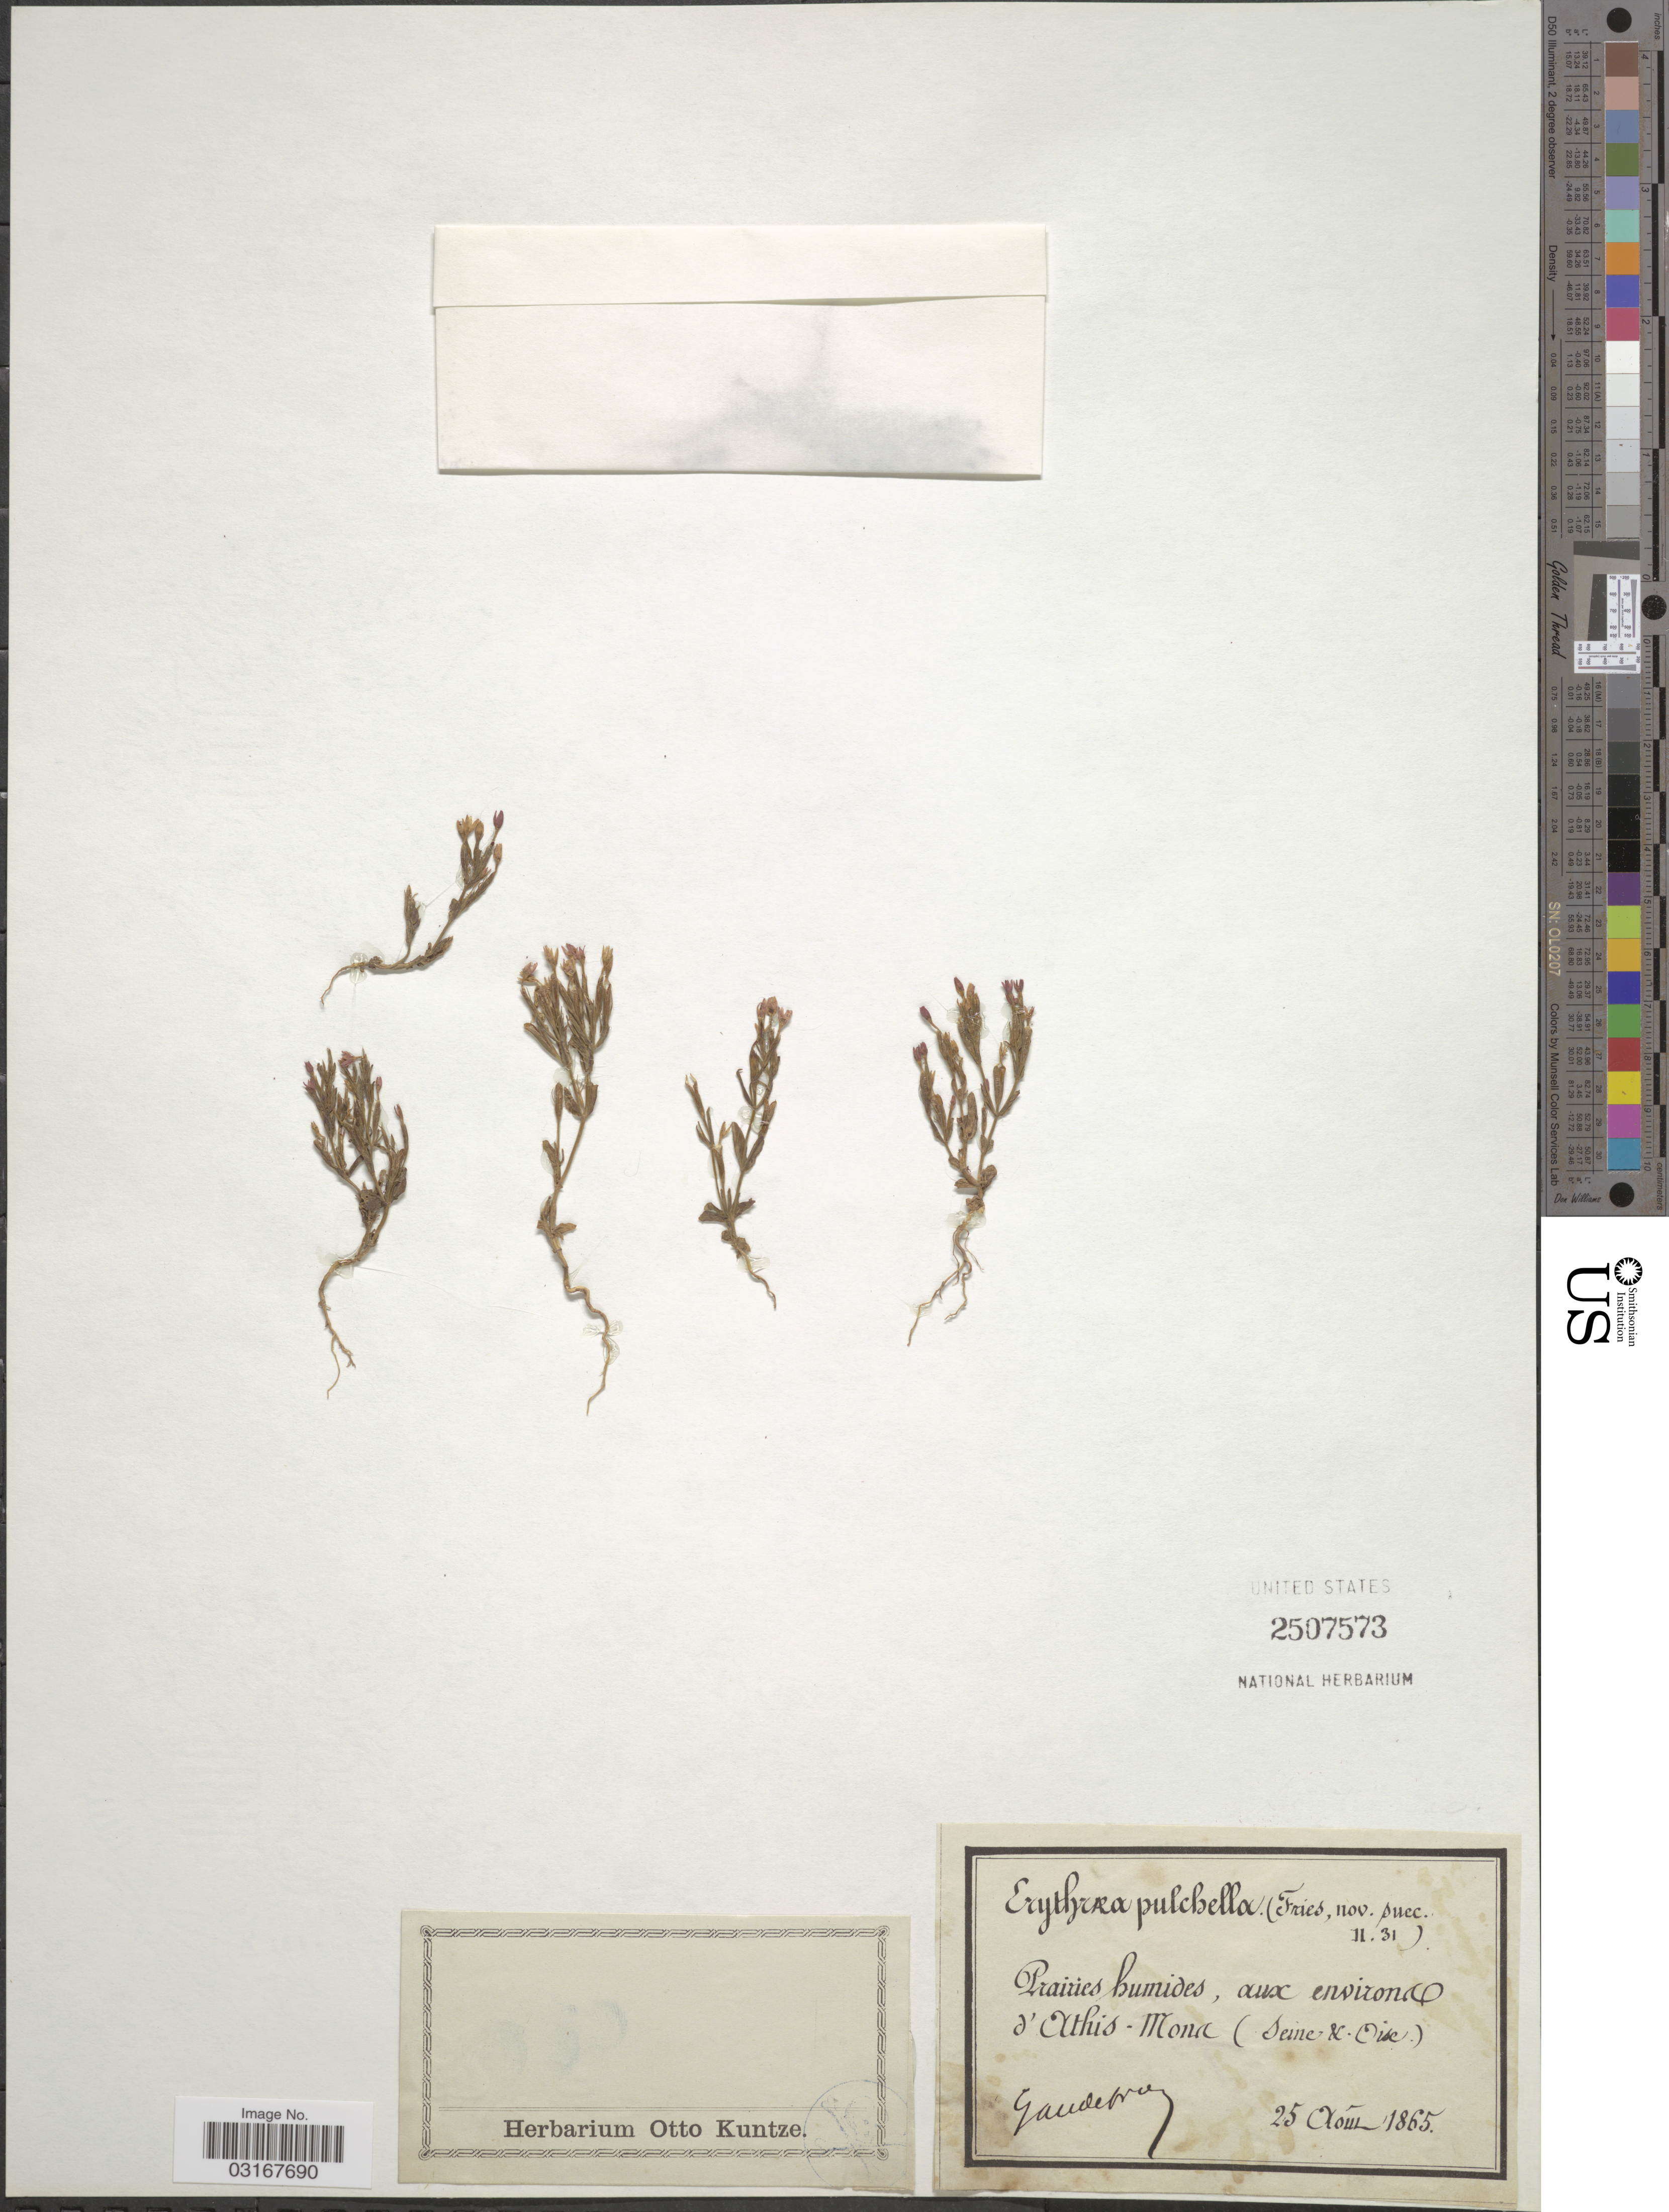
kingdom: Plantae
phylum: Tracheophyta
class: Magnoliopsida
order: Gentianales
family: Gentianaceae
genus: Centaurium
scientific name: Centaurium pulchellum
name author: (Sw.) Druce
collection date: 1865-08-25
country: France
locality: Prairies humides, aux environs l'Athis-Mons (Seine & Oise).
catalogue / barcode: US 2507573